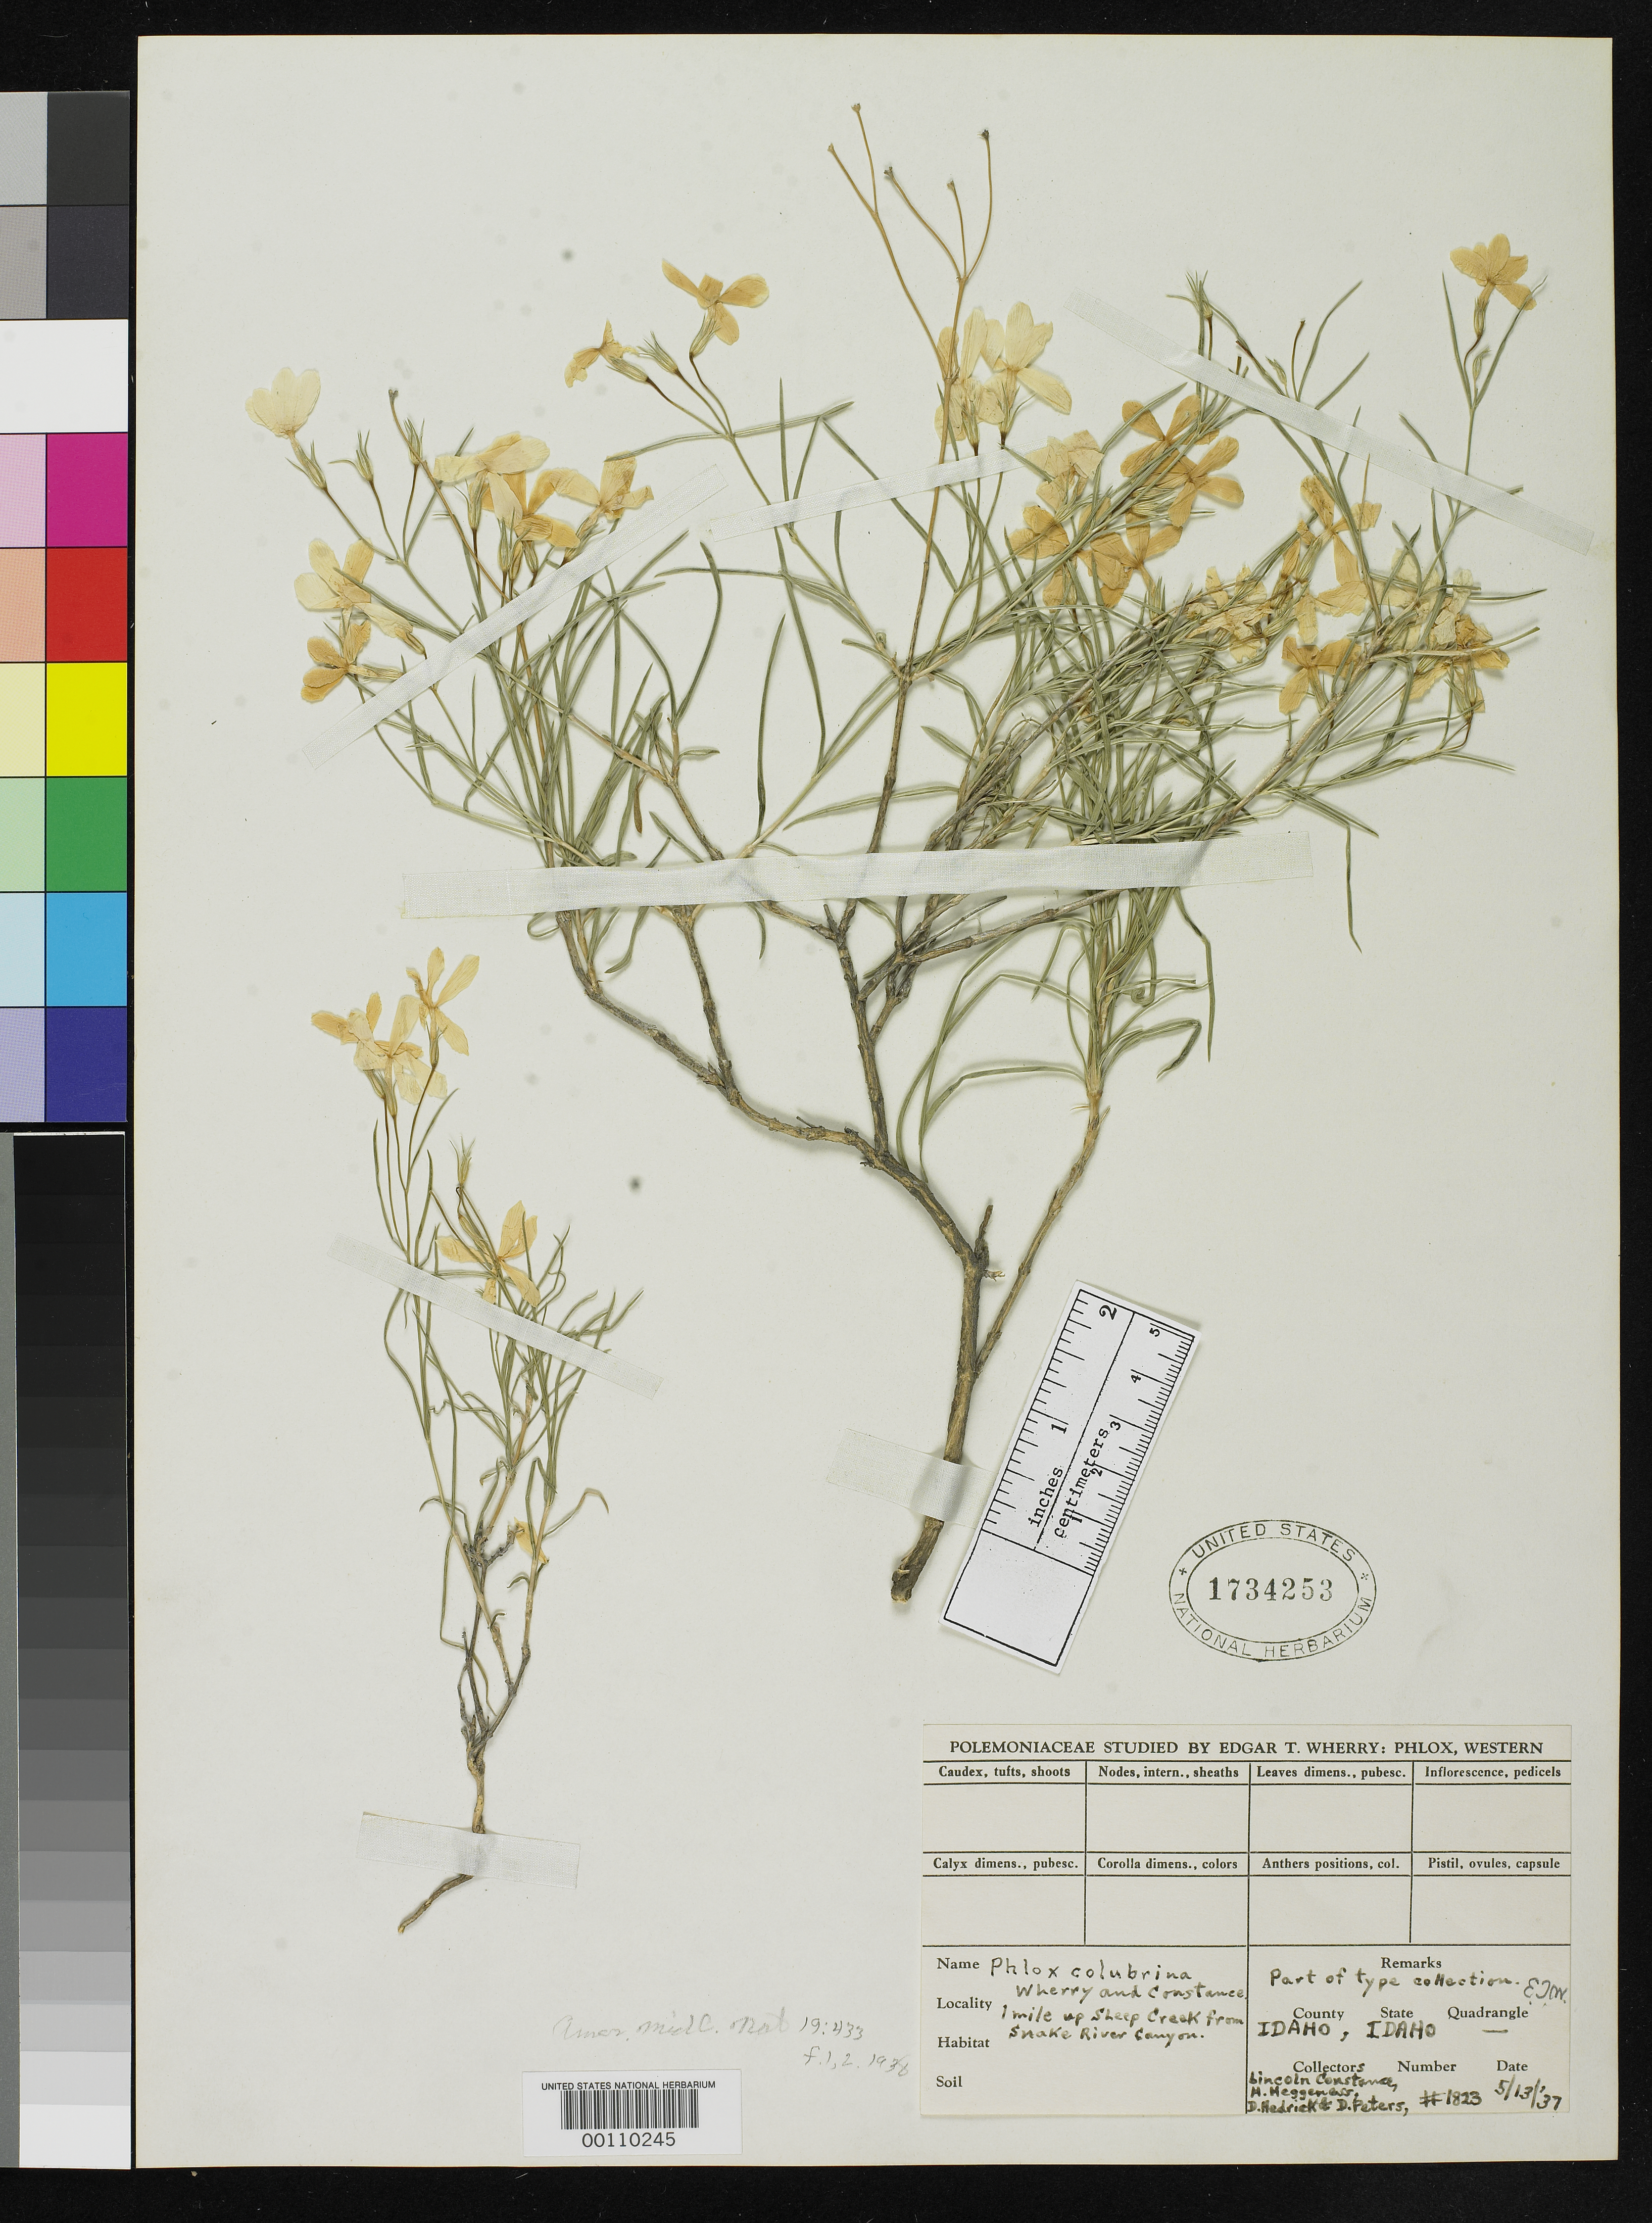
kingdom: Plantae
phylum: Tracheophyta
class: Magnoliopsida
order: Ericales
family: Polemoniaceae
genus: Phlox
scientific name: Phlox colubrina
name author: Wherry & Constance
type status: Isotype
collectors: L. Constance, H. Heggerness, D. Hedrick & D. Peters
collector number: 1823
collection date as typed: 13 May 1937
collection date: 1937-05-13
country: United States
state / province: Idaho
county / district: Idaho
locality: Sleep Creek , 1 mi from Snake River Canyon.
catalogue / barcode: US 1734253